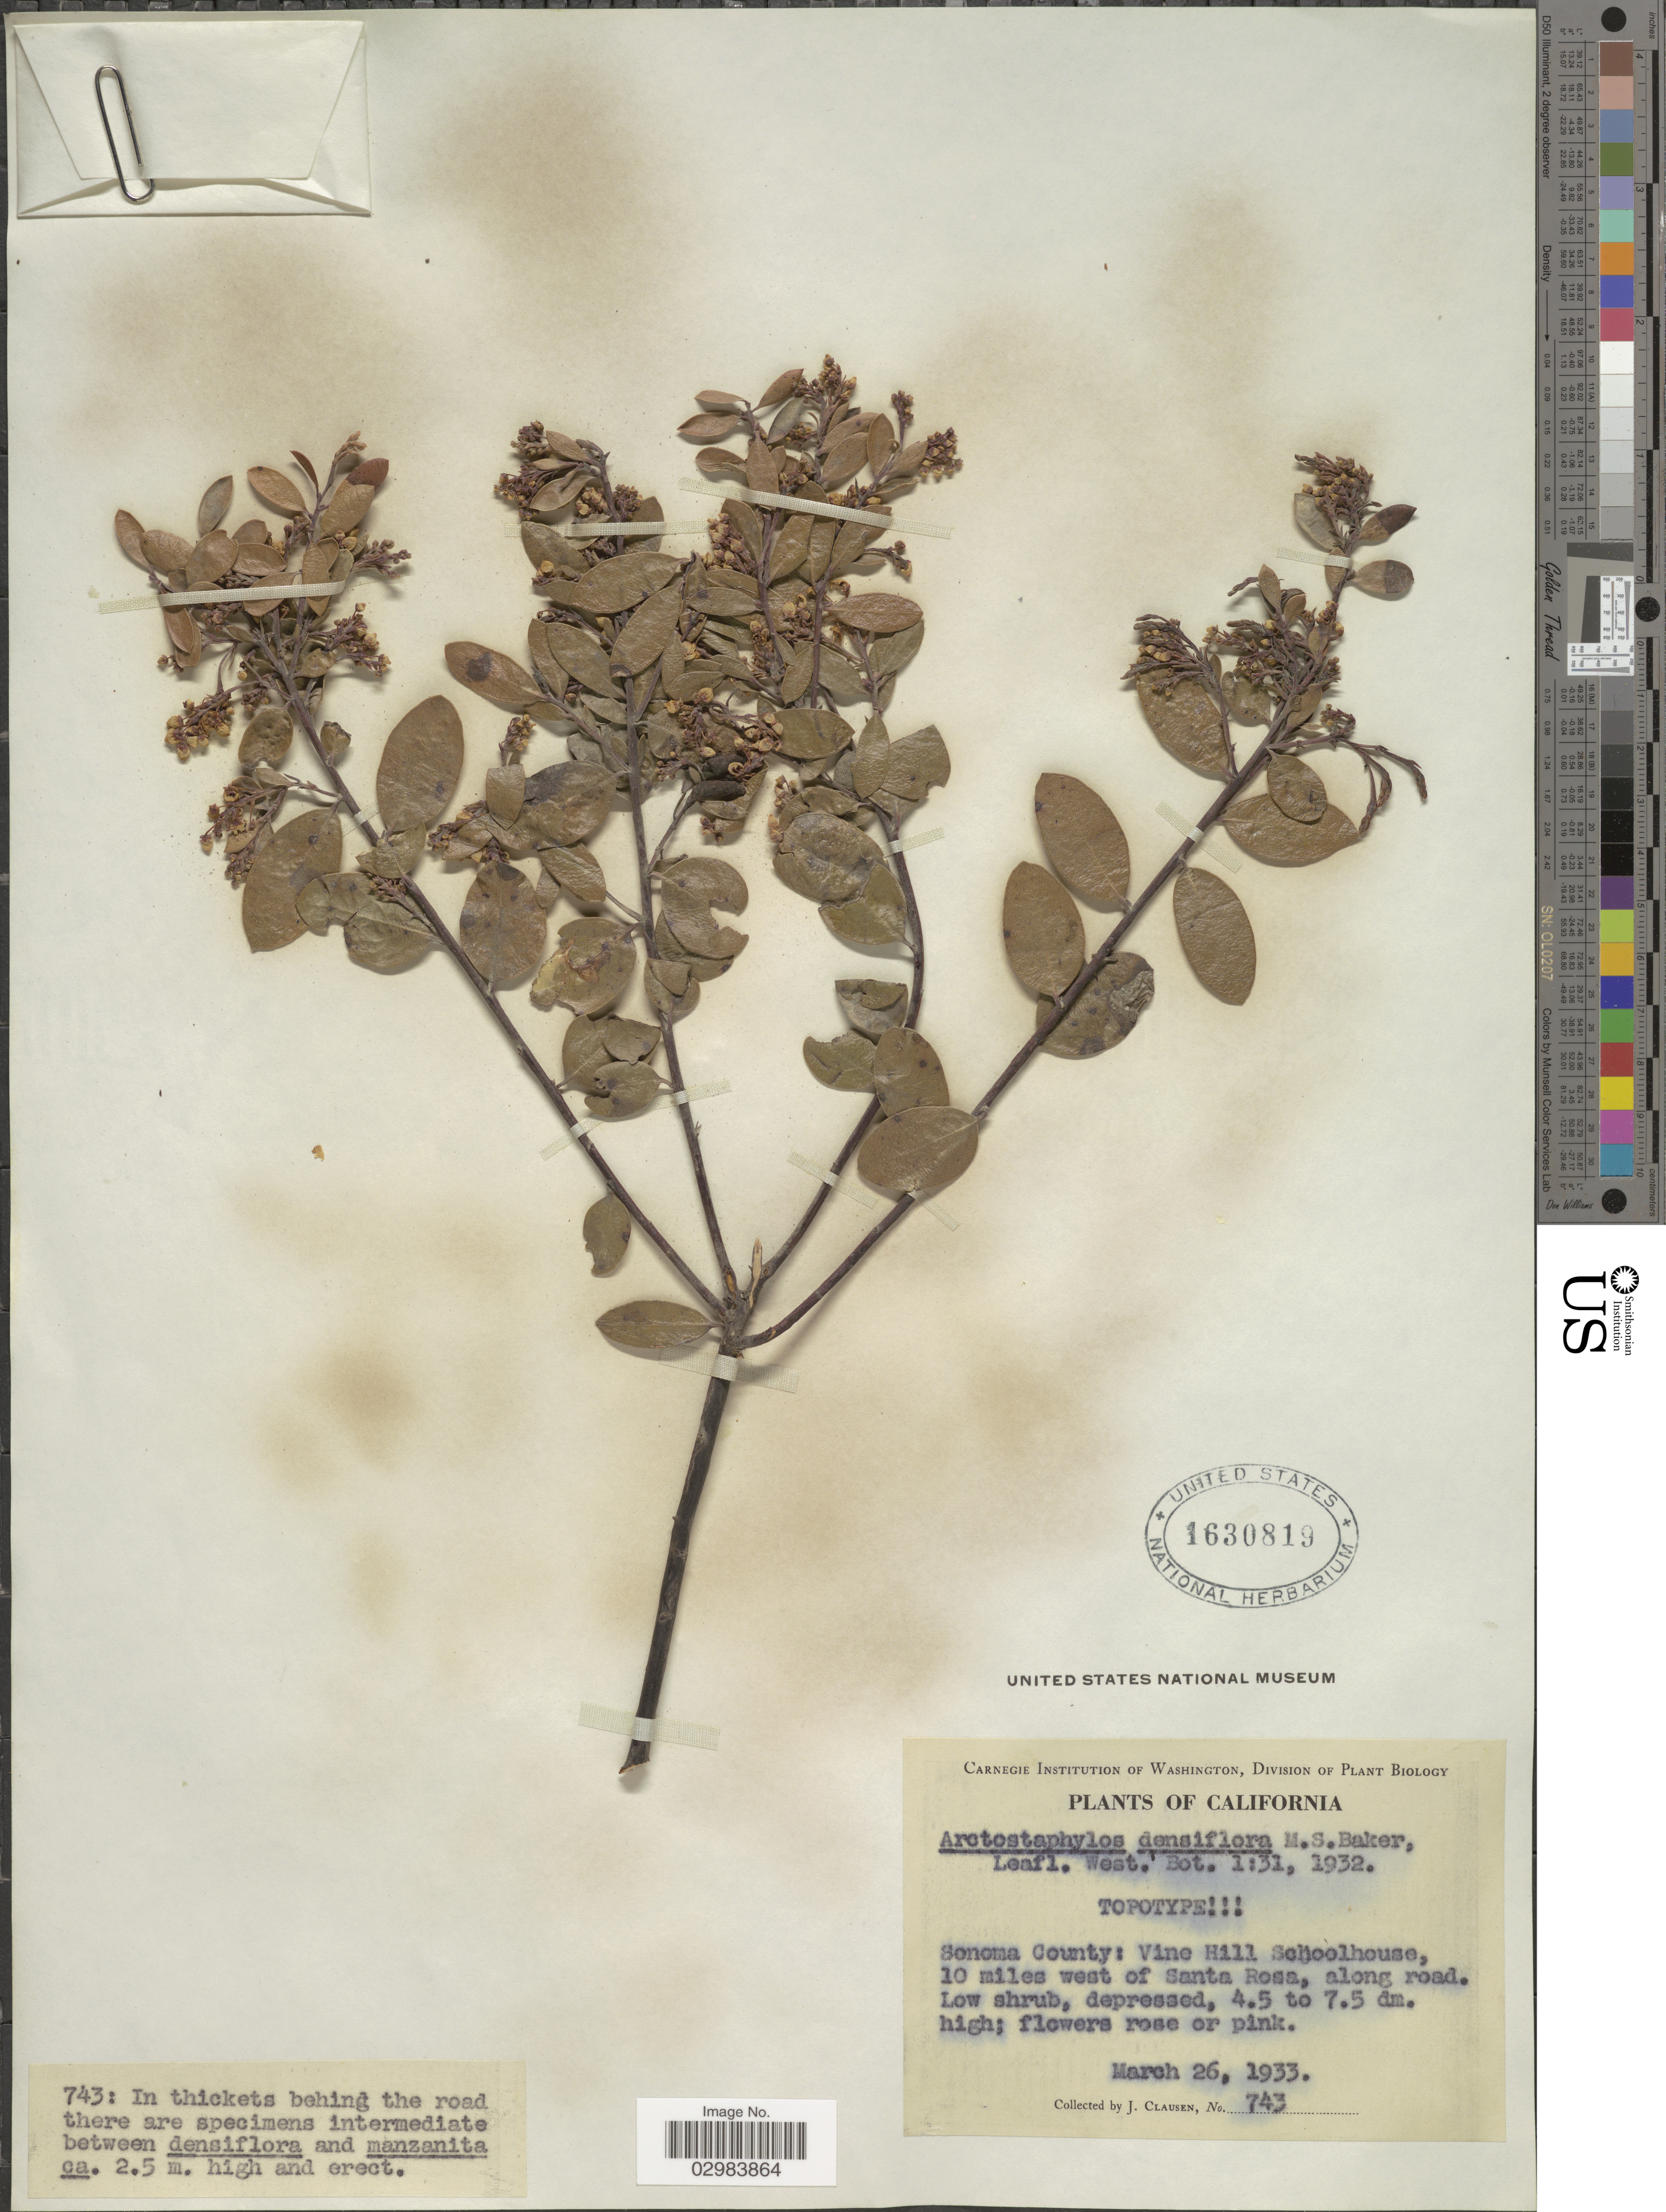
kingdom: Plantae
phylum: Tracheophyta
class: Magnoliopsida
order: Ericales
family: Ericaceae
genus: Arctostaphylos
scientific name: Arctostaphylos densiflora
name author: M.S. Baker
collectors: J. Clausen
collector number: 743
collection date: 1933-03-26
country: United States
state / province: California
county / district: Sonoma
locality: Sonoma County: Vine Hill Schoolhouse, 10 miles west of Santa Cruz, along road.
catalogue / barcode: US 1630819